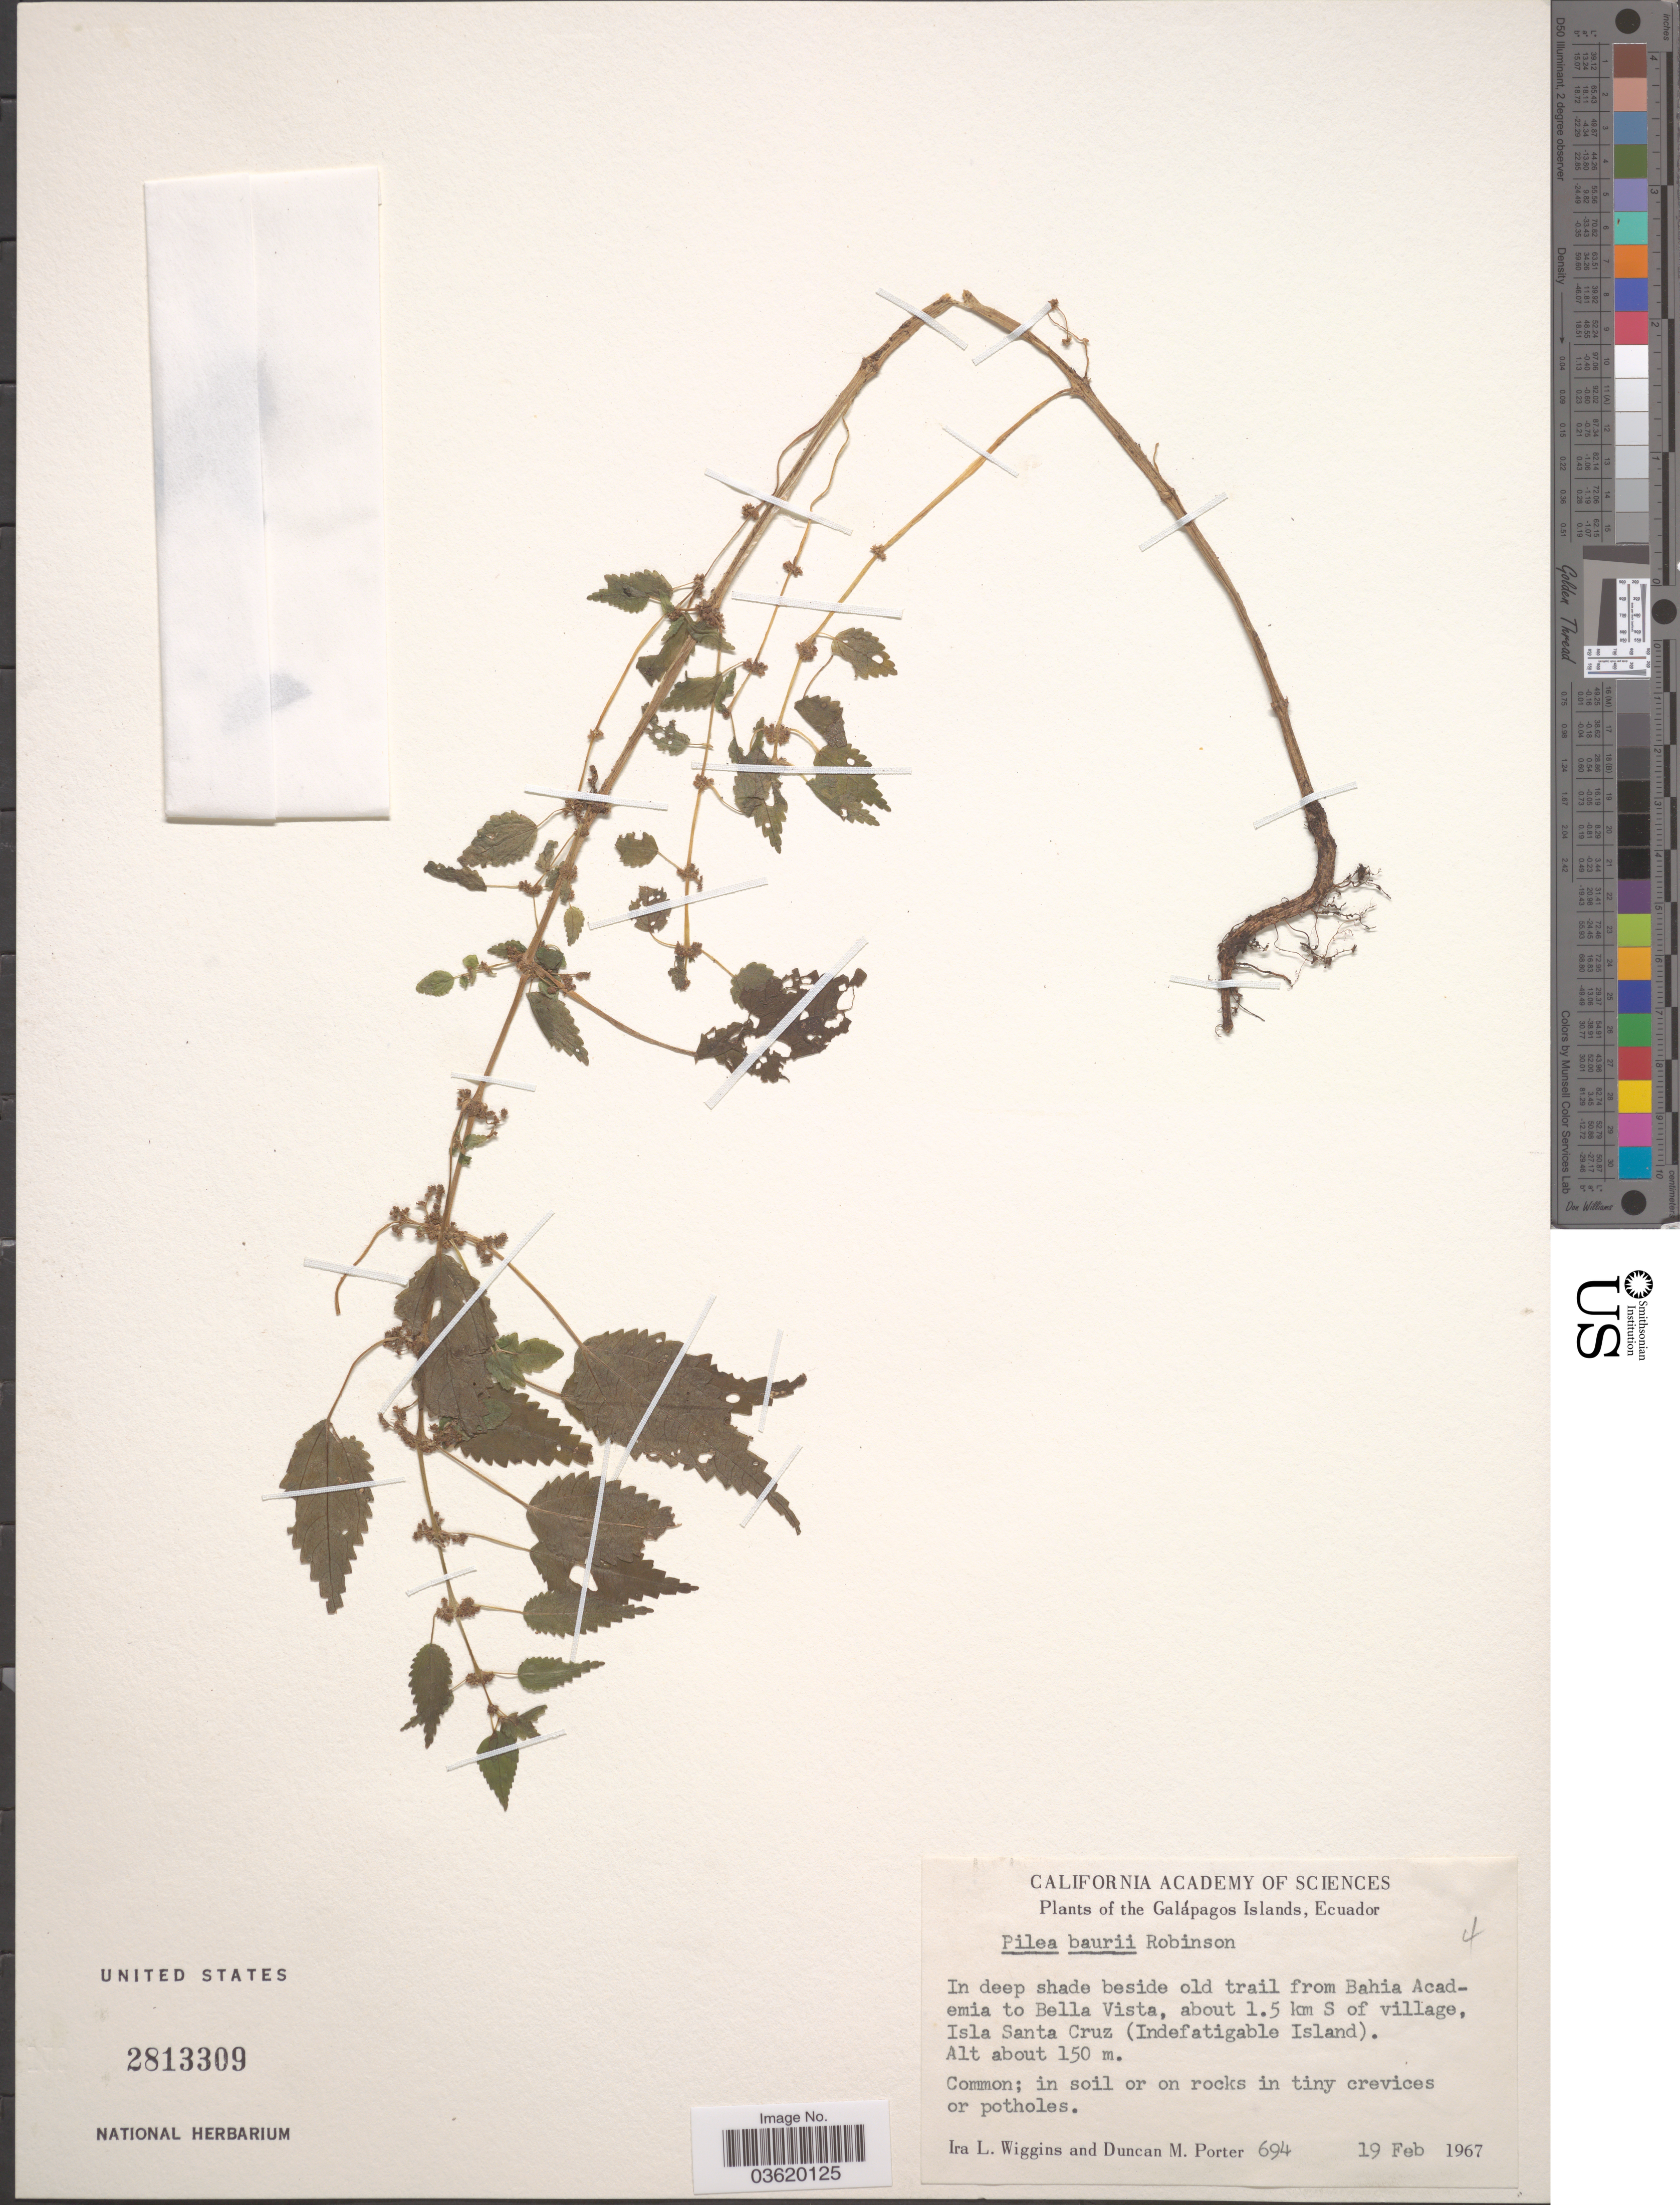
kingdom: Plantae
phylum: Tracheophyta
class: Magnoliopsida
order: Rosales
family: Urticaceae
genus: Pilea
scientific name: Pilea baurii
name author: B.L. Rob.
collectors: I. L. Wiggins & D. M. Porter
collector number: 694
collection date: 1967-02-19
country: Ecuador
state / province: Colón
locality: The Galápagos Islands. In deep shade beside old trail from Bahia Academia to Bell aVista, about 1.5 km S of village, Isla Santa Cruz (Indefatigable Island).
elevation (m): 150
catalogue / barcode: US 2813309